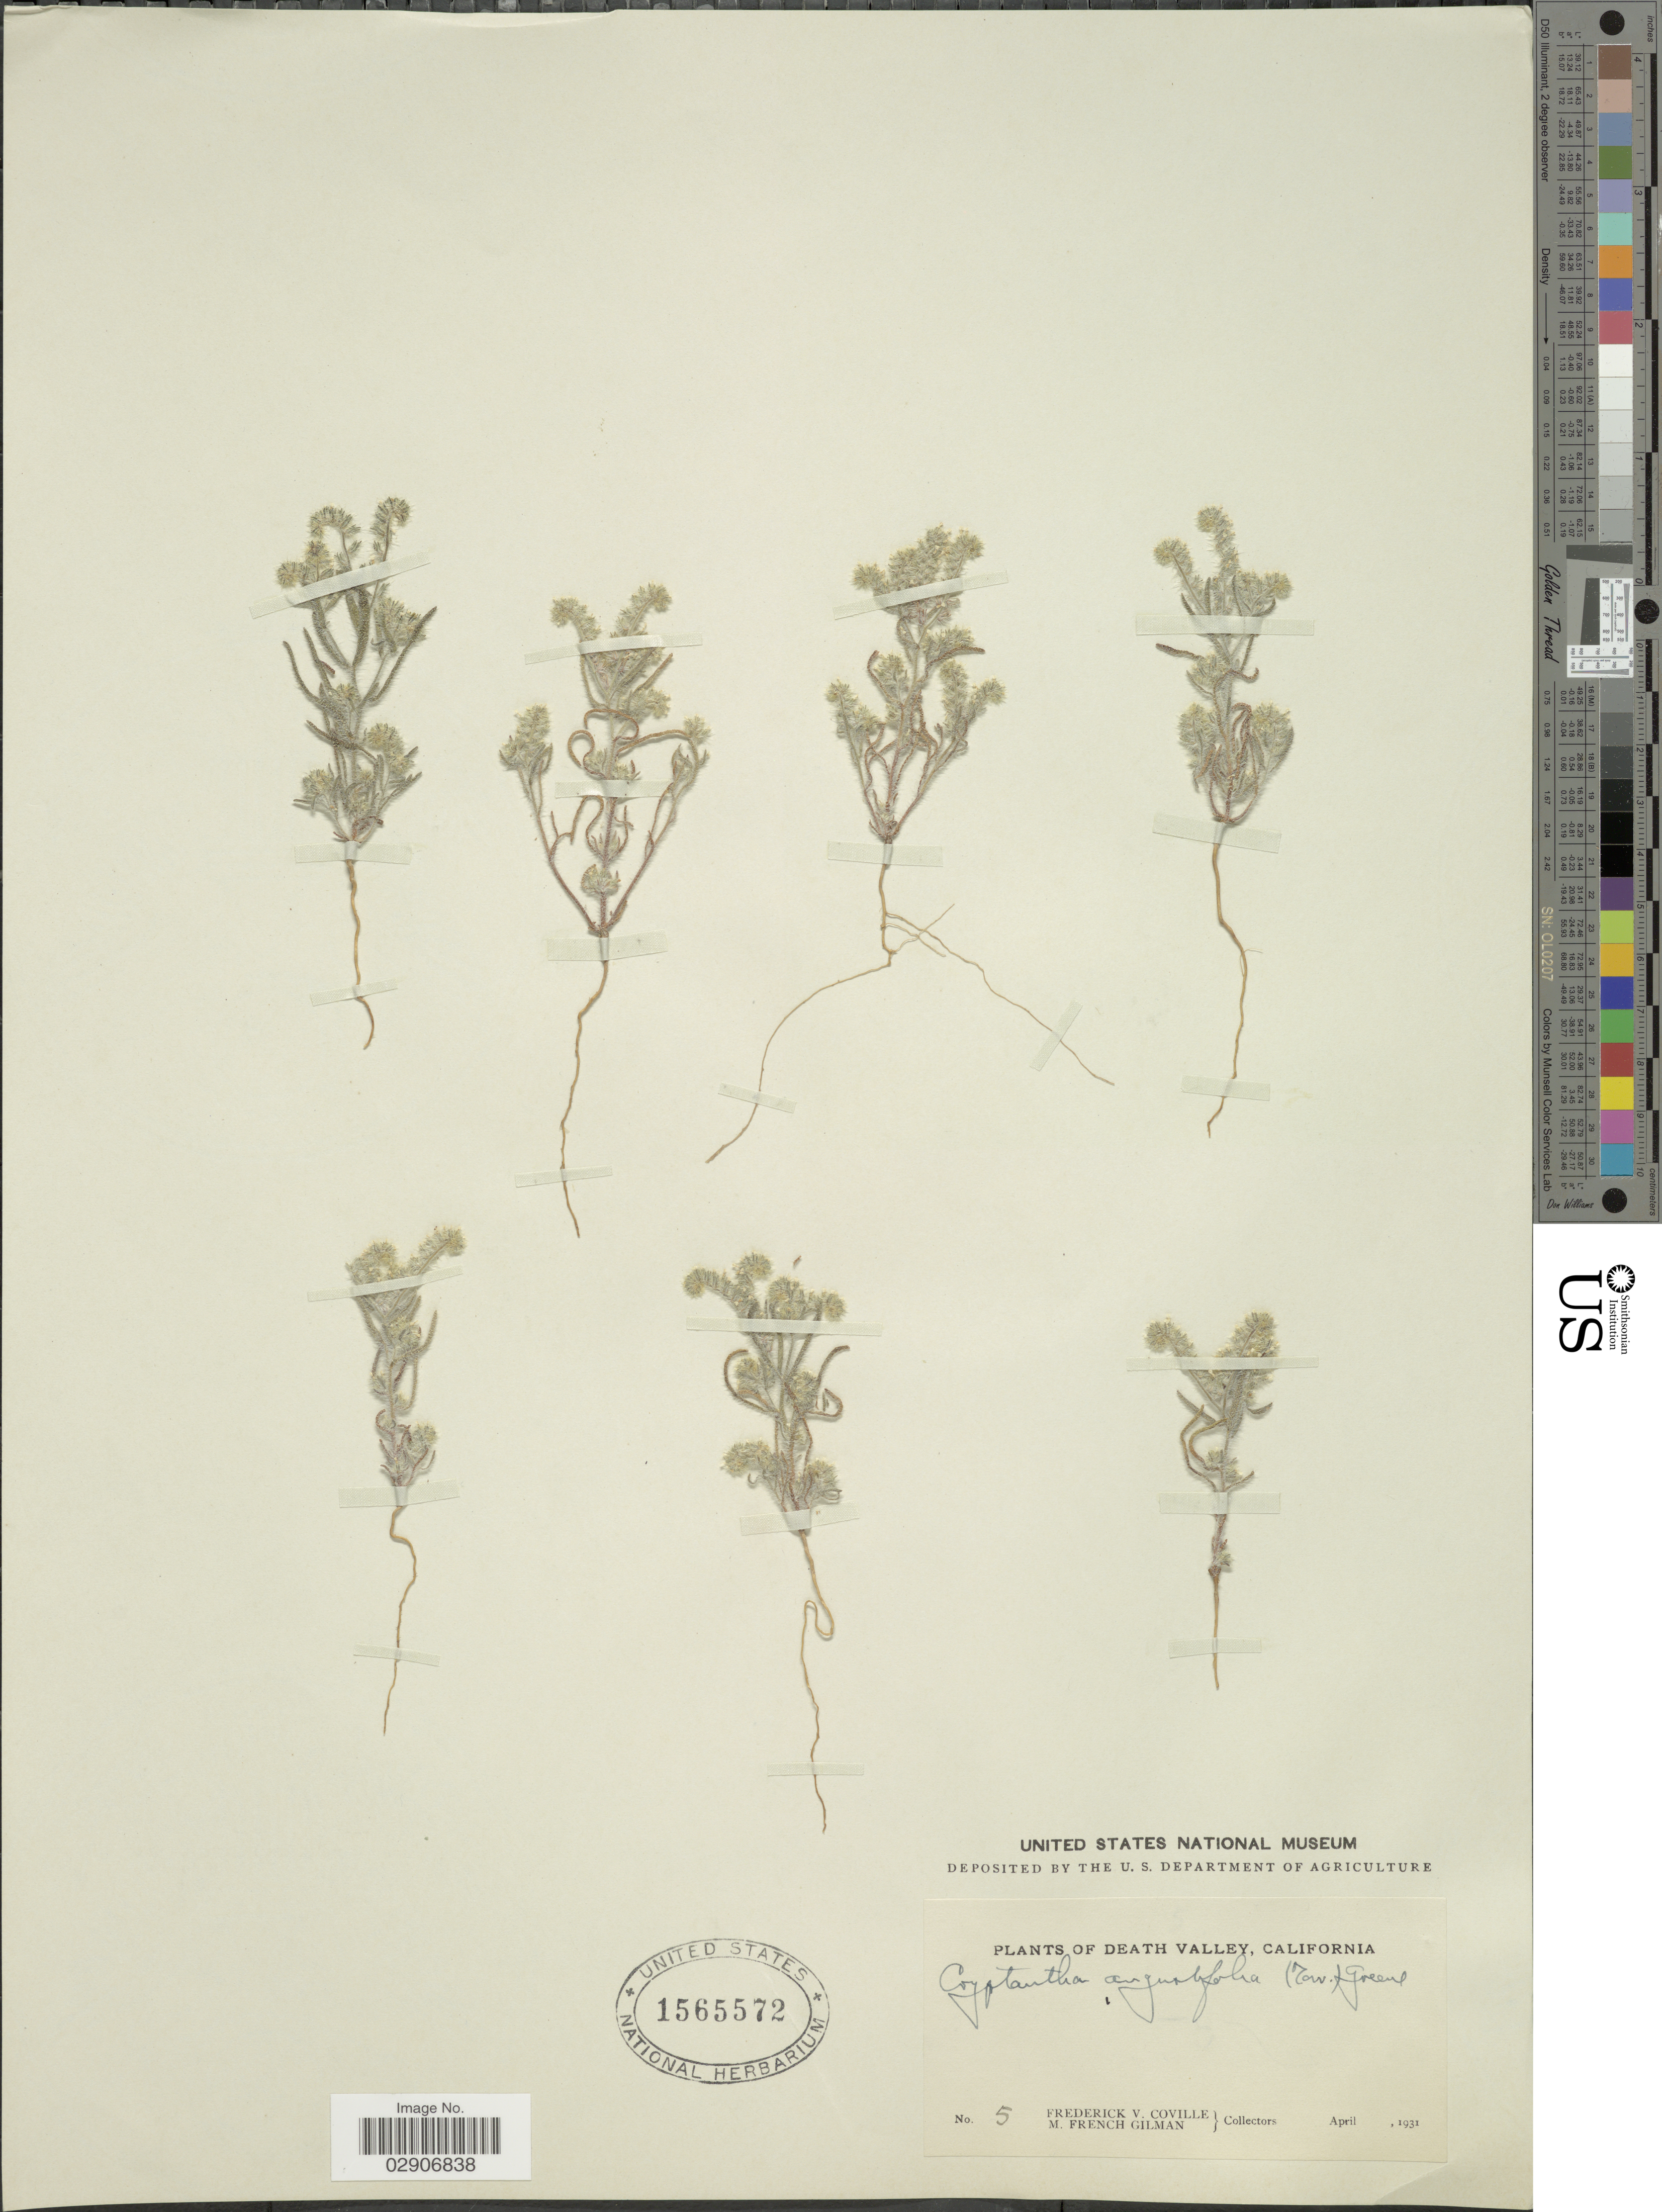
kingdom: Plantae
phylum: Tracheophyta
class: Magnoliopsida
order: Boraginales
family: Boraginaceae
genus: Cryptantha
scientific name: Cryptantha angustifolia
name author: (Torr.) Greene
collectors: F. V. Coville & M. F. Gilman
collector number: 5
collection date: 1931-04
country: United States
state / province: California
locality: Death Valley.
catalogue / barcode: US 1565572